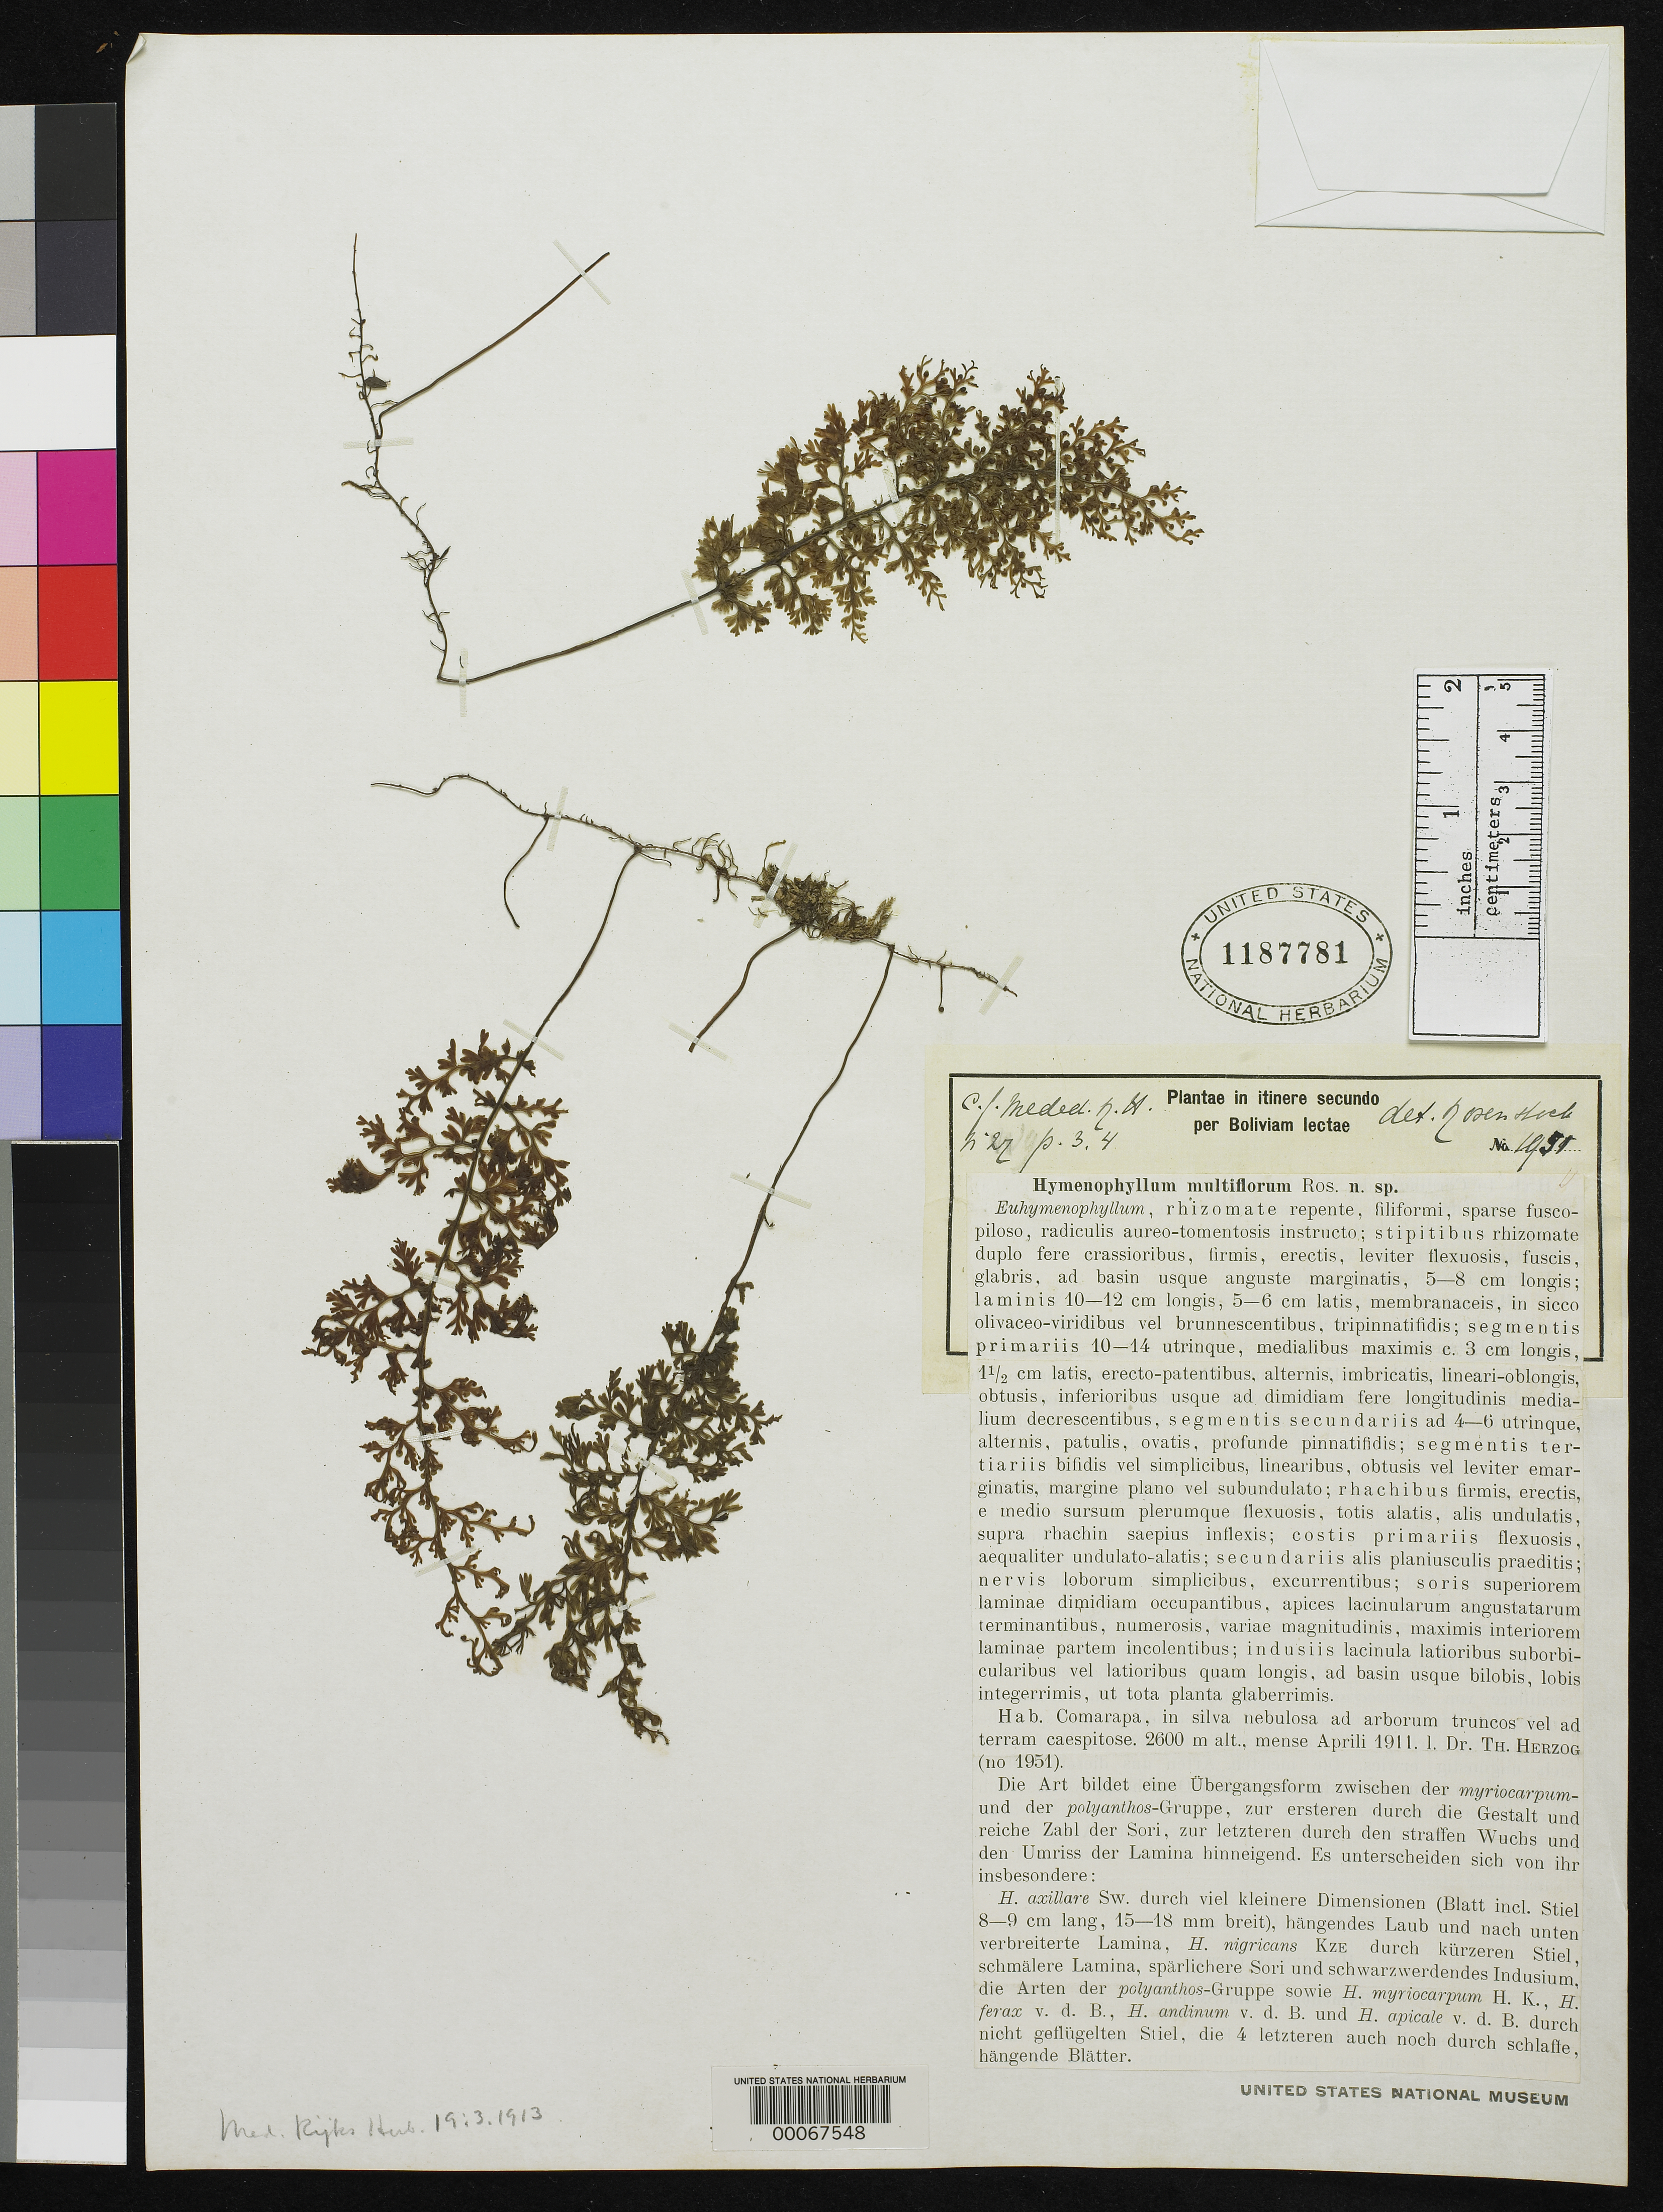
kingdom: Plantae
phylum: Tracheophyta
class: Polypodiopsida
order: Hymenophyllales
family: Hymenophyllaceae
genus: Hymenophyllum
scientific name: Hymenophyllum multiflorum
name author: Rosenst.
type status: Type Collection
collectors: T. K. J. Herzog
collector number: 1951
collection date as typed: Apr 1911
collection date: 1911-04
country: Bolivia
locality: Comarapa.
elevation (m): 2600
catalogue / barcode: US 1187781